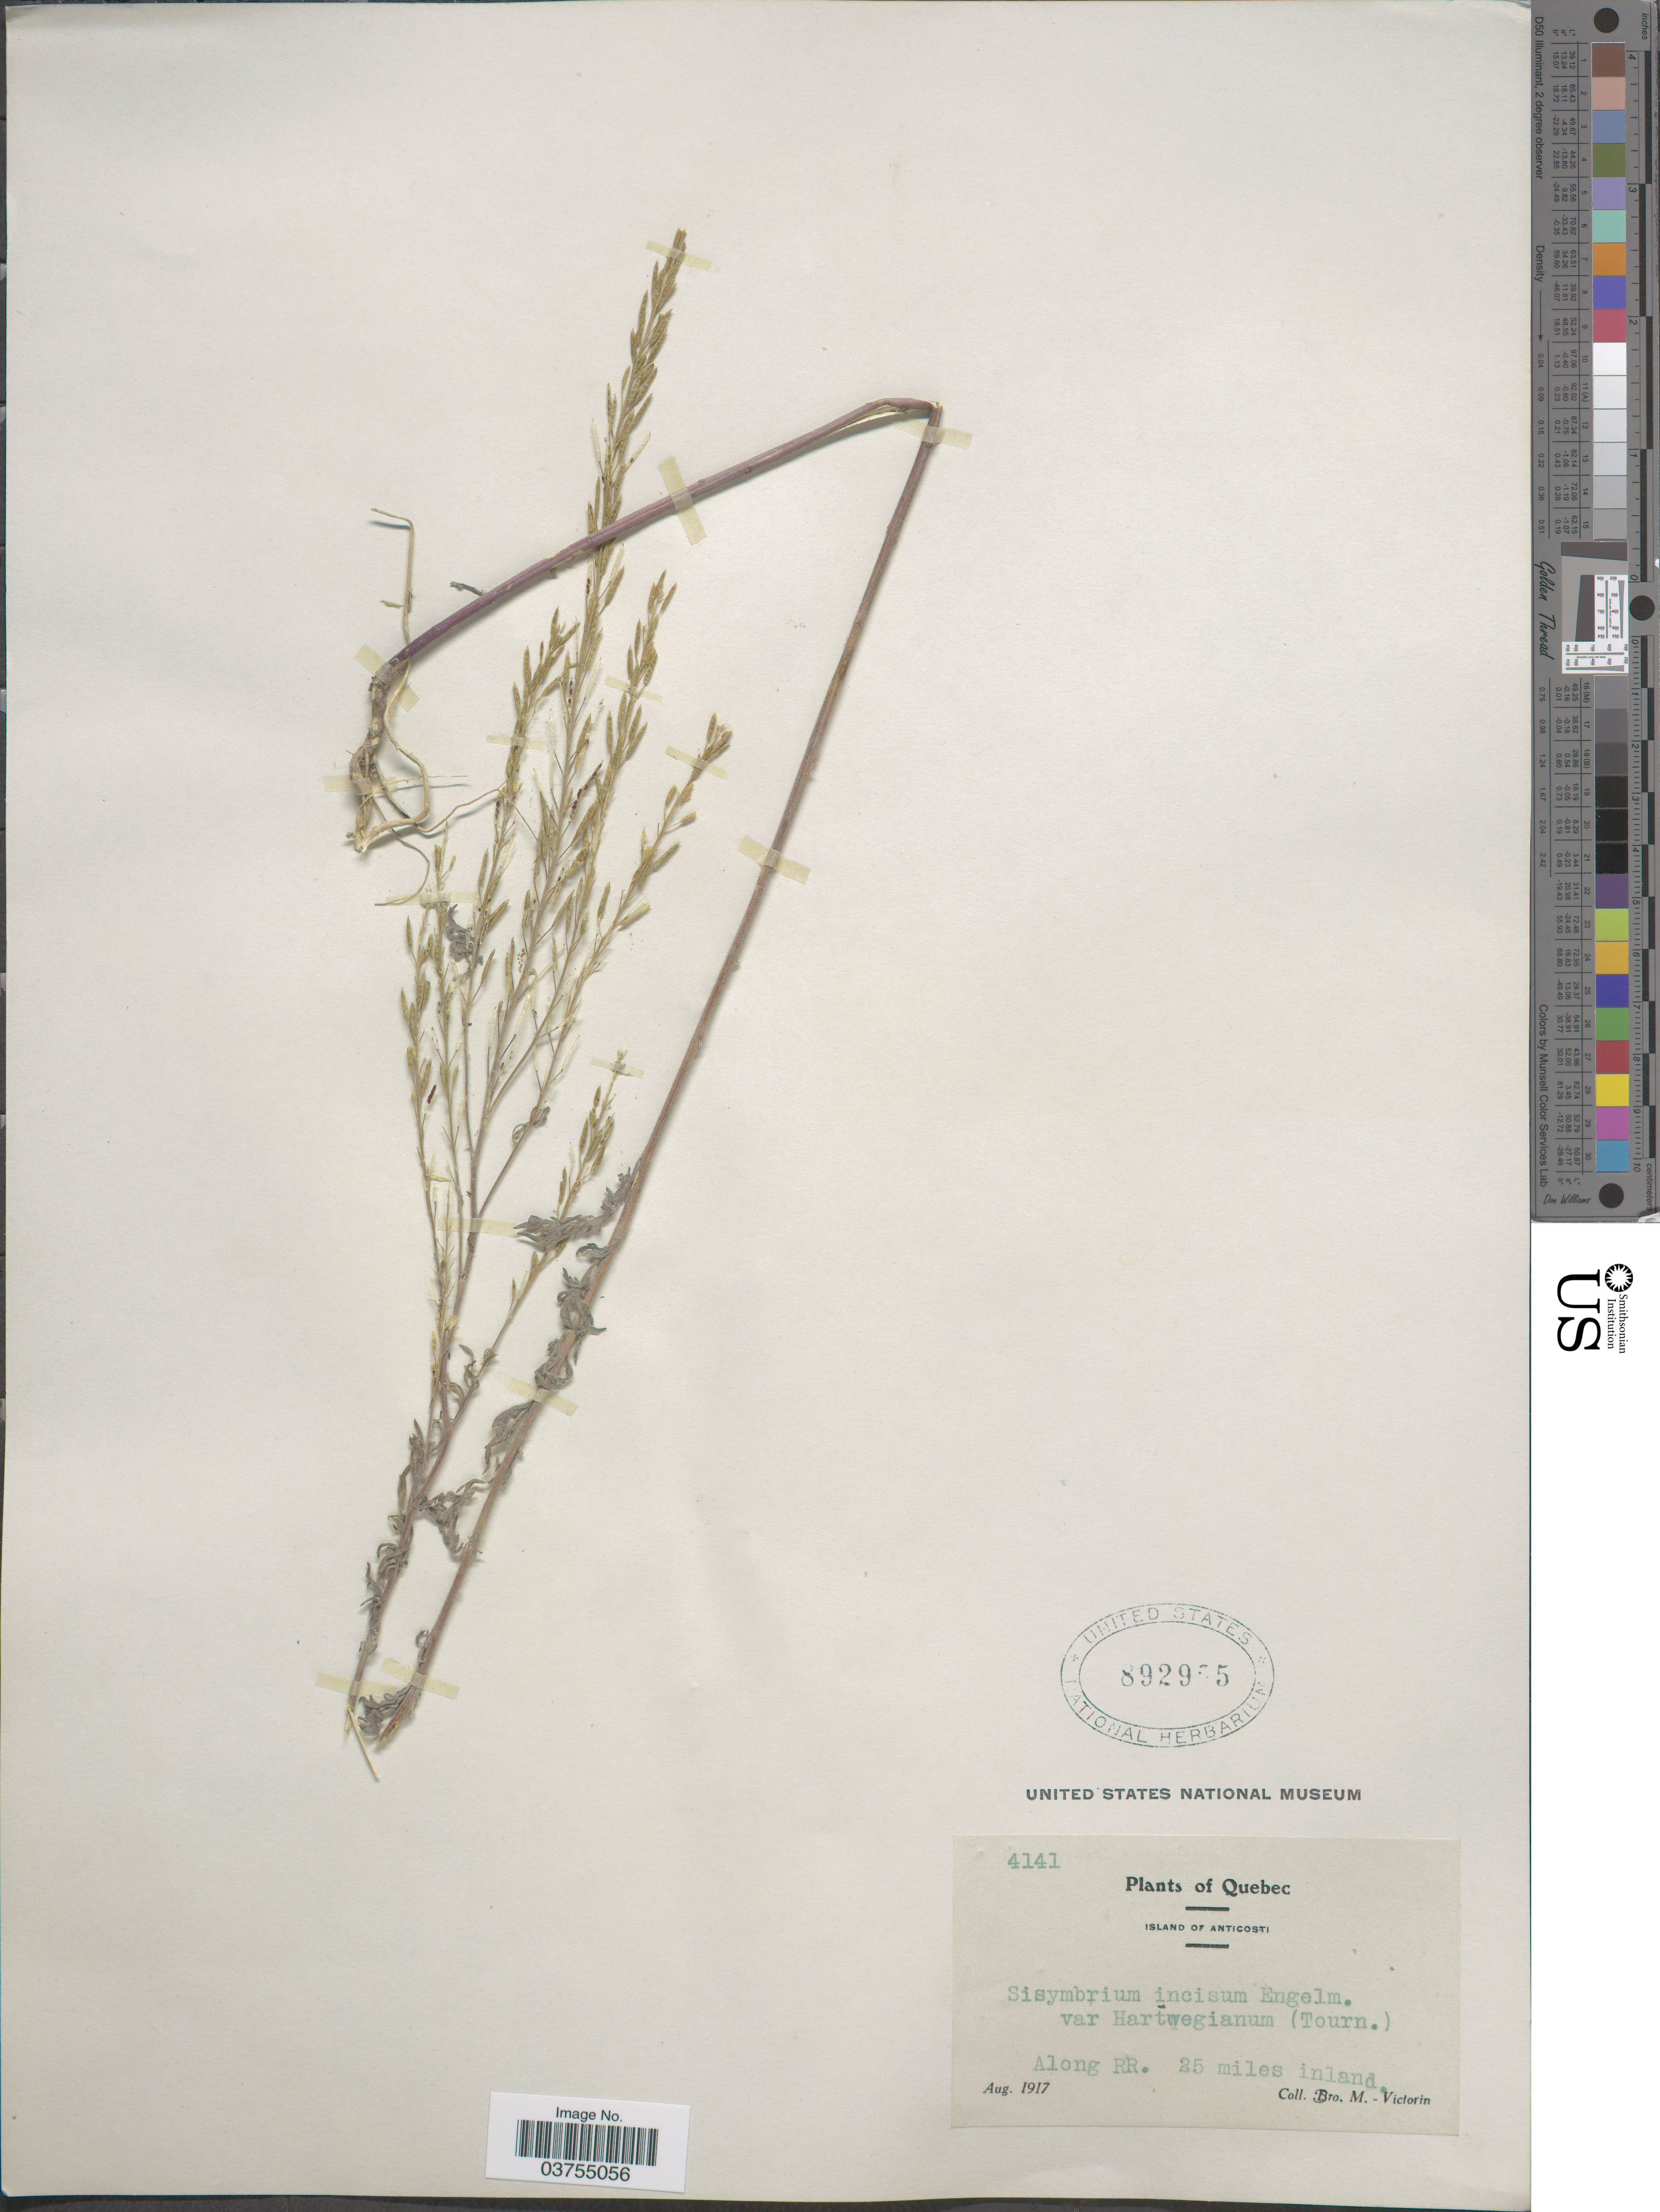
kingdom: Plantae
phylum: Tracheophyta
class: Magnoliopsida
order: Brassicales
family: Brassicaceae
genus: Descurainia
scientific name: Descurainia richardsonii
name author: (C.A. Mey.) O.E. Schulz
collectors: Fr. Marie-Victorin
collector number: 4141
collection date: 1917-08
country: Canada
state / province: Quebec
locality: Island of Anticosti. Along RR. 25 miles inland.